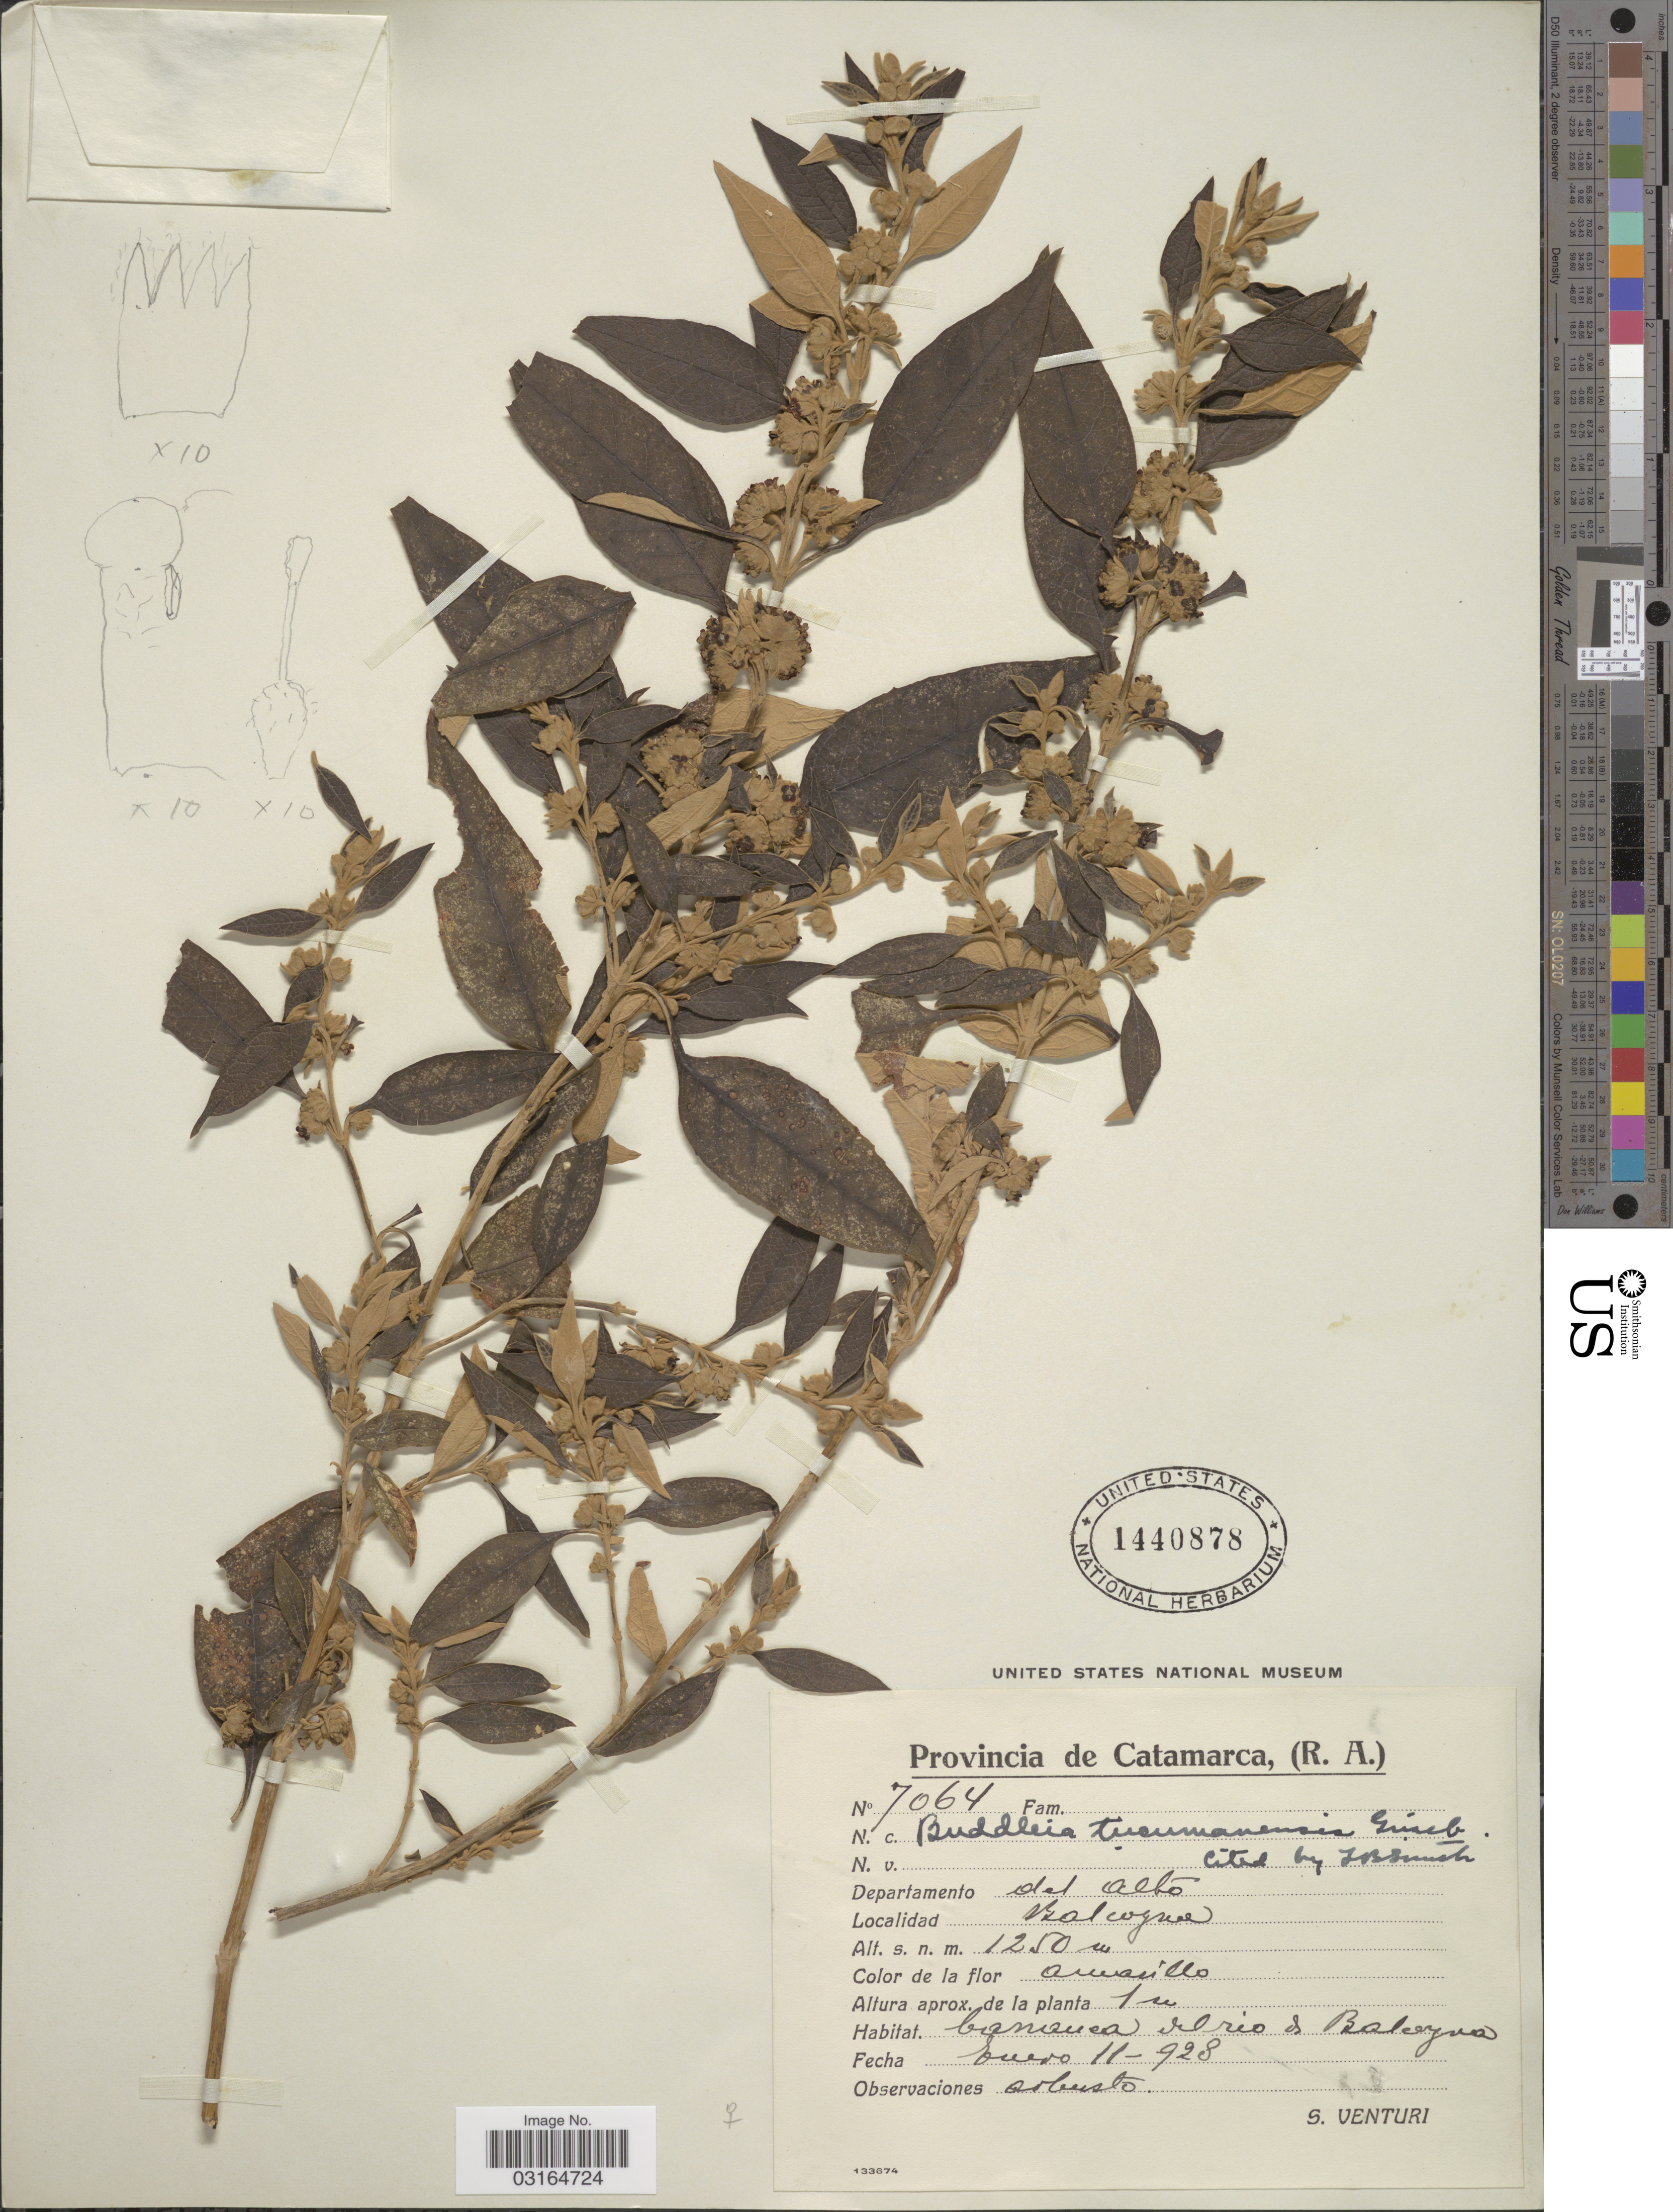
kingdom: Plantae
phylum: Tracheophyta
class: Magnoliopsida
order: Lamiales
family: Scrophulariaceae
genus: Buddleja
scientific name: Buddleja tucumanensis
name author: Griseb.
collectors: S. Venturi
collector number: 7064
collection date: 1928-01-11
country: Argentina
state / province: Catamarca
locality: (R. A.), Departamento del Altó. Balcozna.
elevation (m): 1250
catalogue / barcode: US 1440878